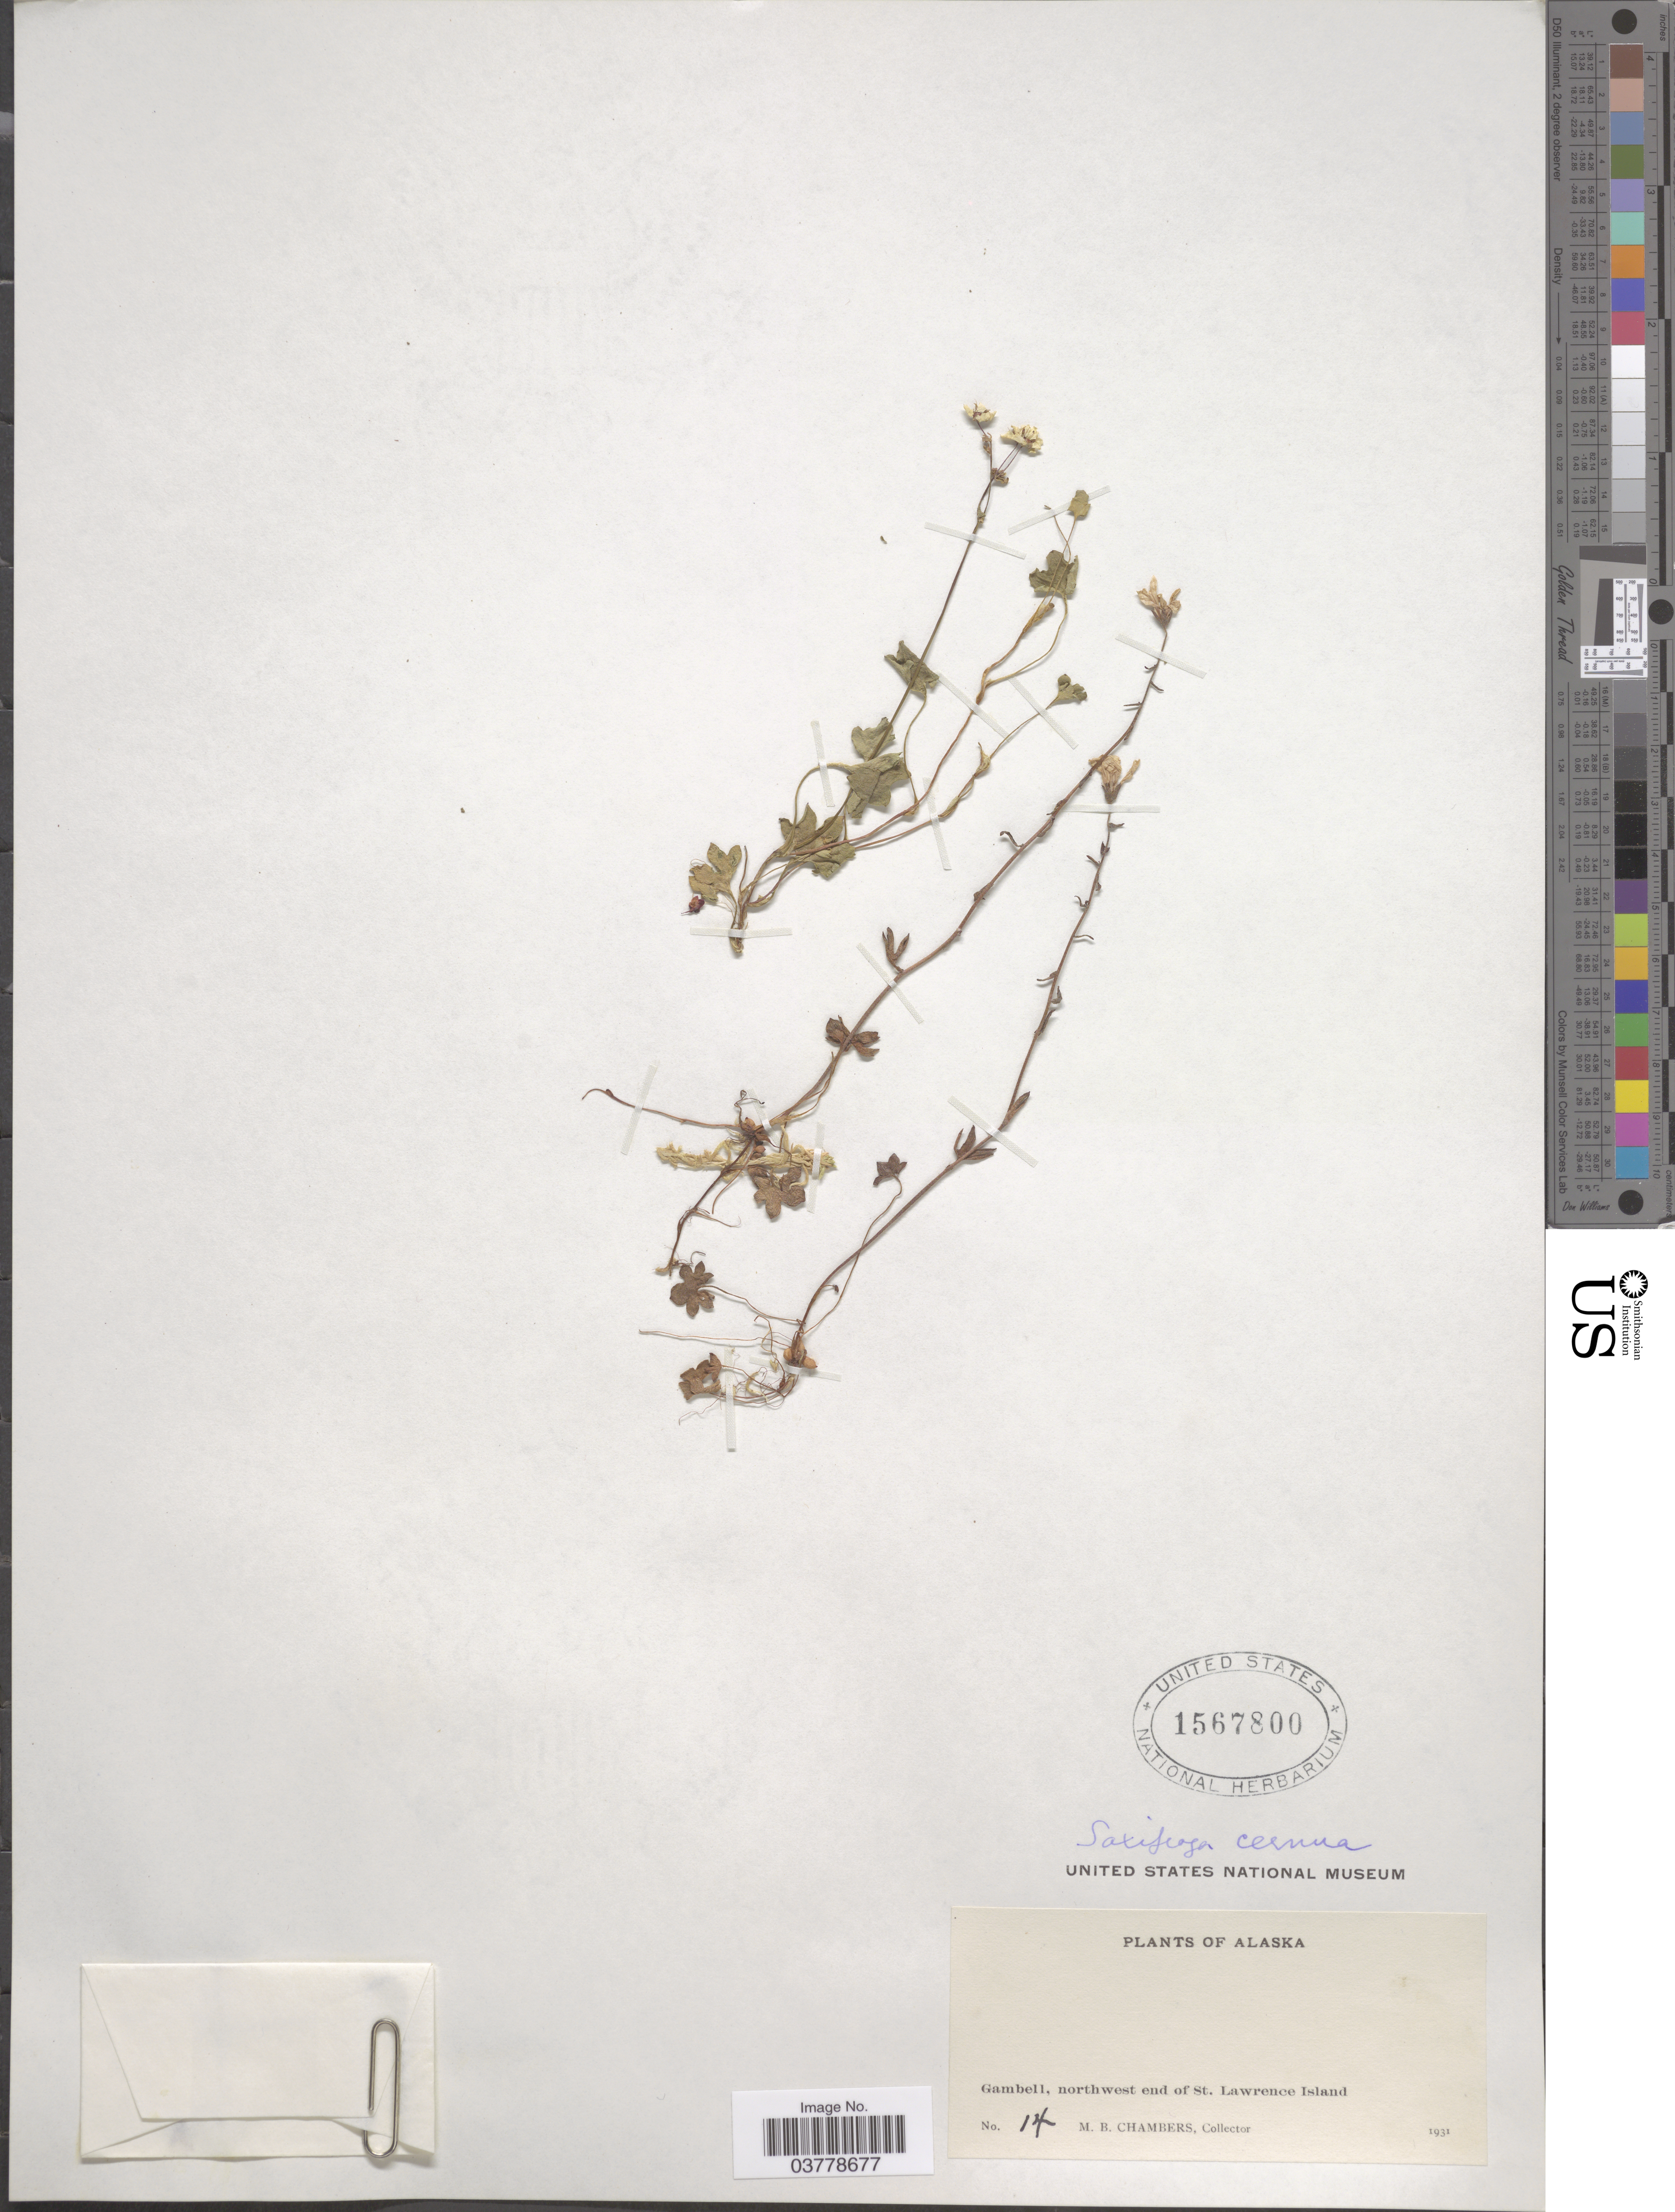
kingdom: Plantae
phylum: Tracheophyta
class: Magnoliopsida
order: Saxifragales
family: Saxifragaceae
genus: Saxifraga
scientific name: Saxifraga cernua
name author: L.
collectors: M. Chambers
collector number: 14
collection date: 1931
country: United States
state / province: Alaska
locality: Gambell, northwest end of St. Lawrence Island.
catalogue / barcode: US 1567800